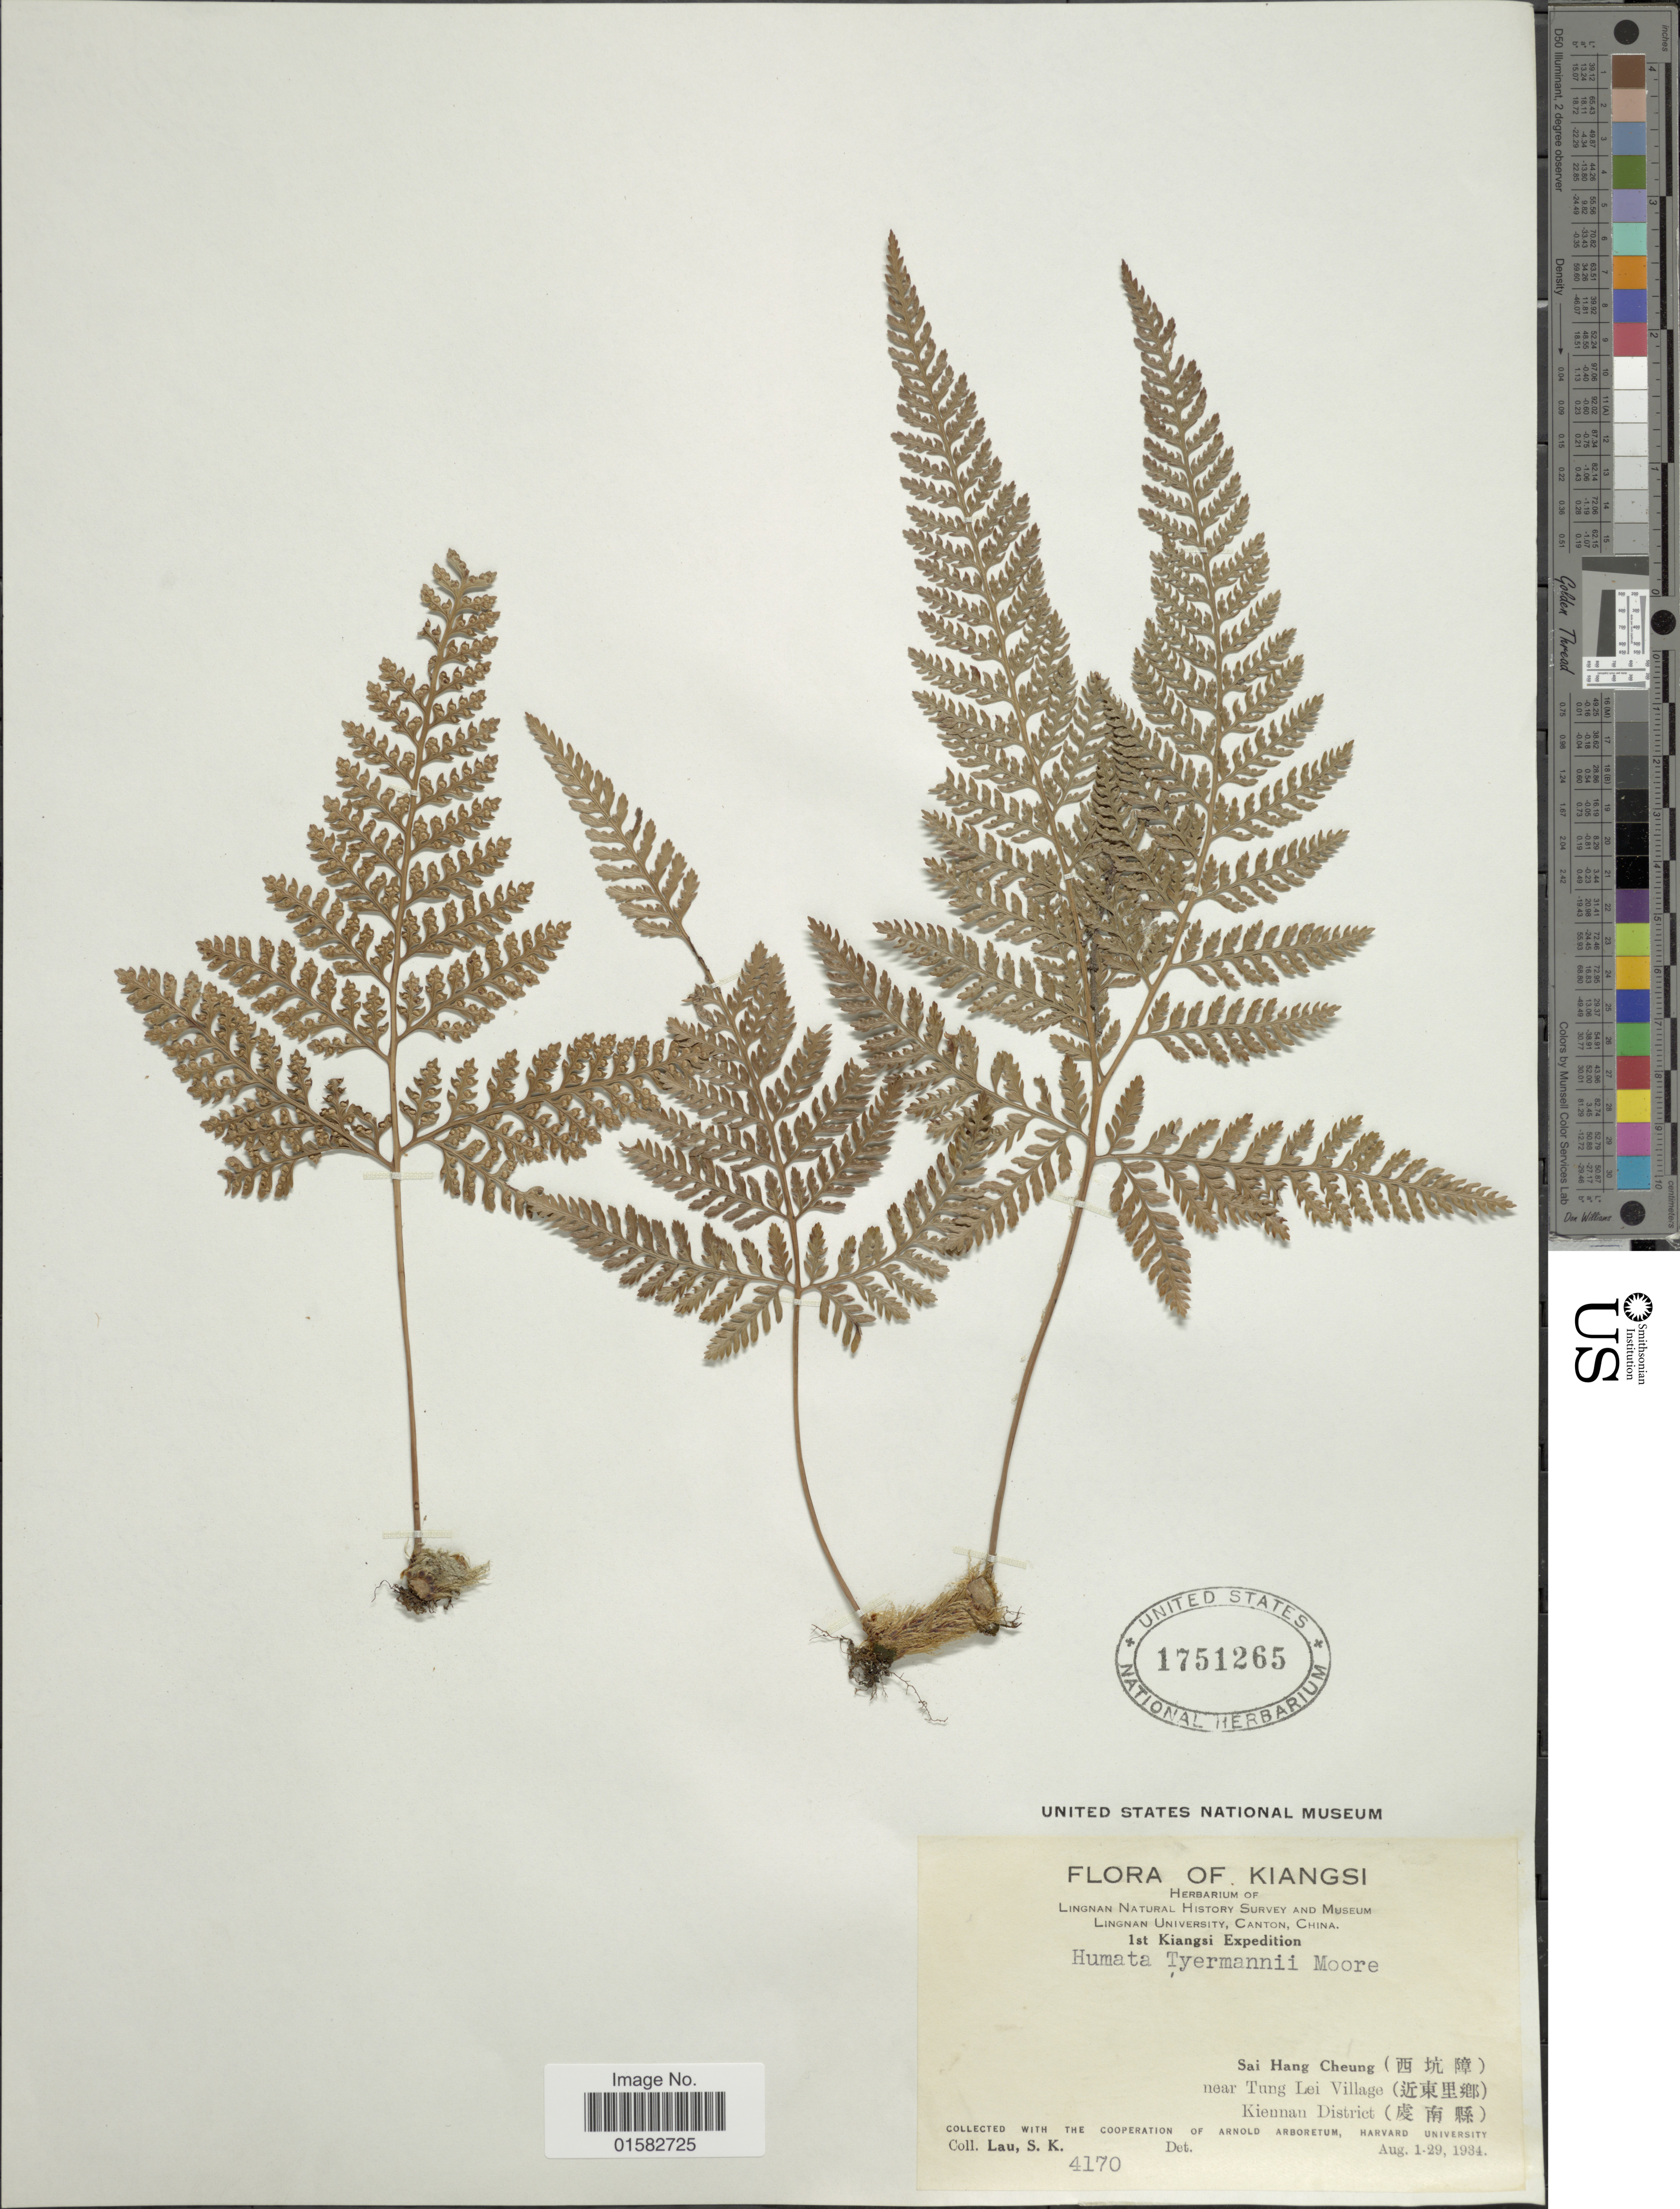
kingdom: Plantae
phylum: Tracheophyta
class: Polypodiopsida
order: Polypodiales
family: Davalliaceae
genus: Davallia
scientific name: Davallia griffithiana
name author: Hook.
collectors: S. K. Lau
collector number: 4170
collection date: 1934-08-01/1934-08-29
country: China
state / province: Jiangxi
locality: Kiangsi, Sai Hang Cheung (X) near Tung Lei Village (X) Kiennan district (X)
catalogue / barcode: US 1751265